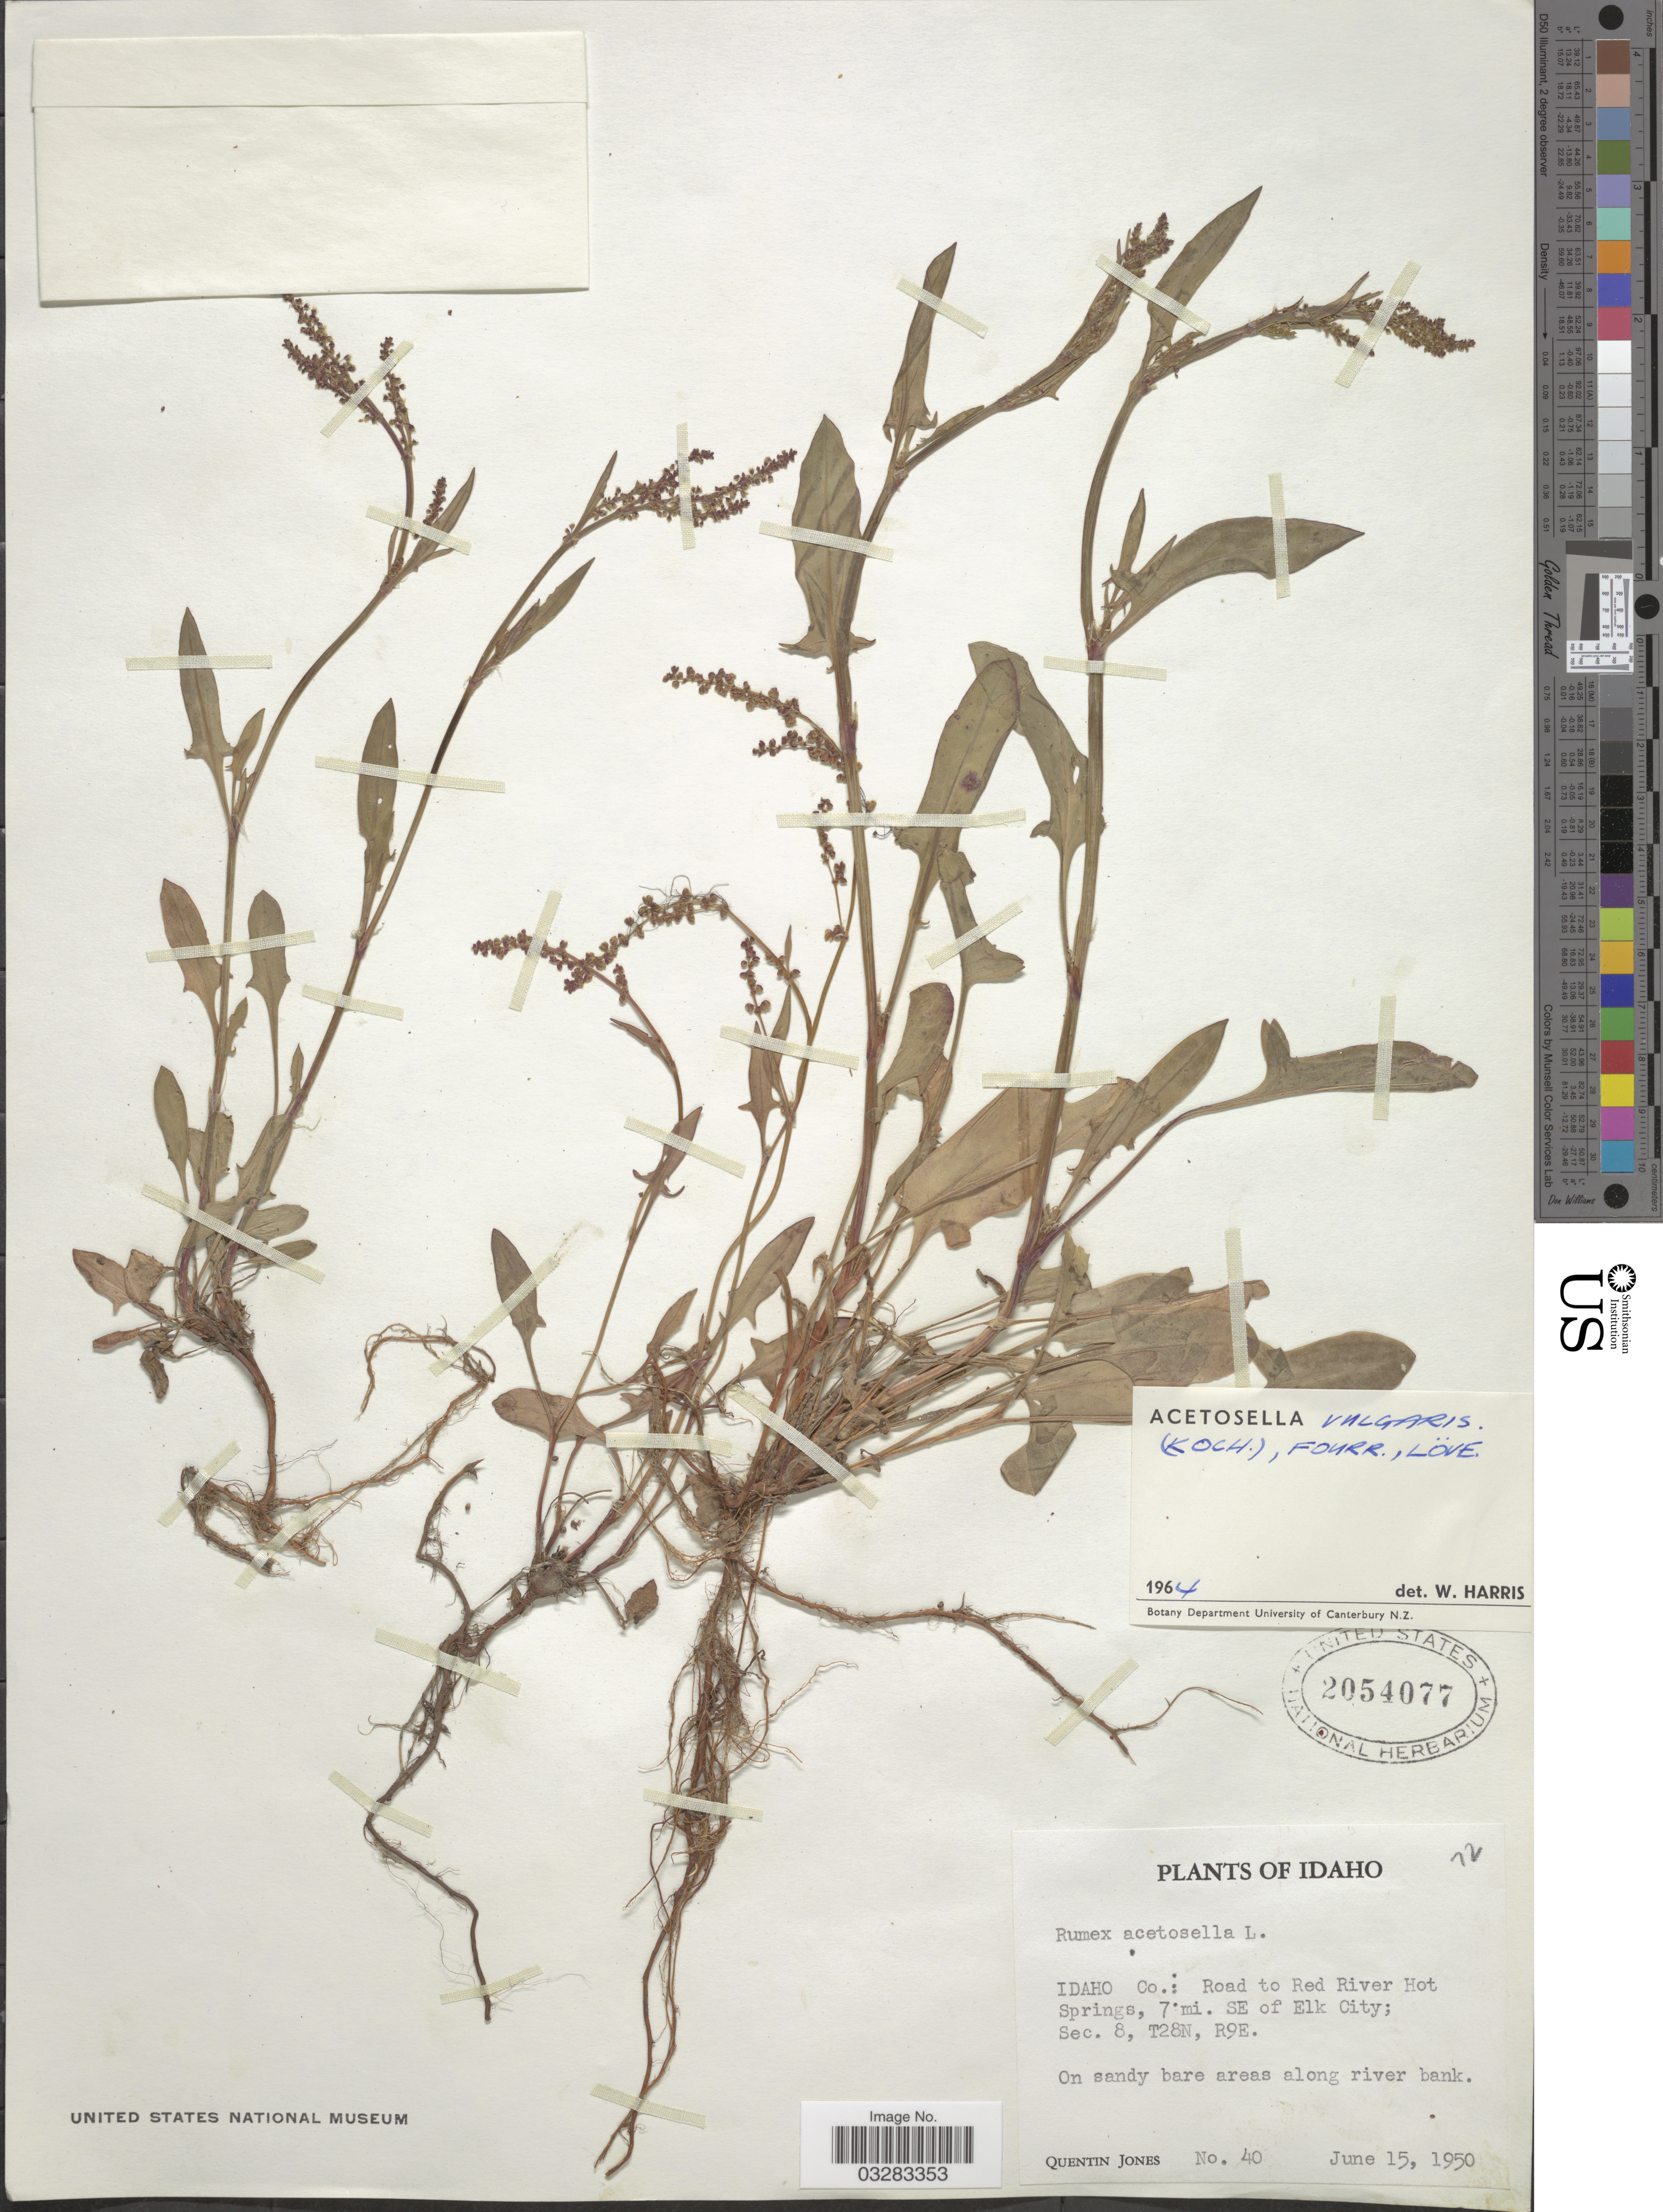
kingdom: Plantae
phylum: Tracheophyta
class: Magnoliopsida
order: Caryophyllales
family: Polygonaceae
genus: Rumex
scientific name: Rumex acetosella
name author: L.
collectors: Q. Jones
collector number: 40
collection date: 1950-06-15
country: United States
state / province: Idaho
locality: Idaho Co.: Road to Red River Hot Springs, 7 mi. SE of Elk City; Sec. 8, T28N, R9E.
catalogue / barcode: US 2054077